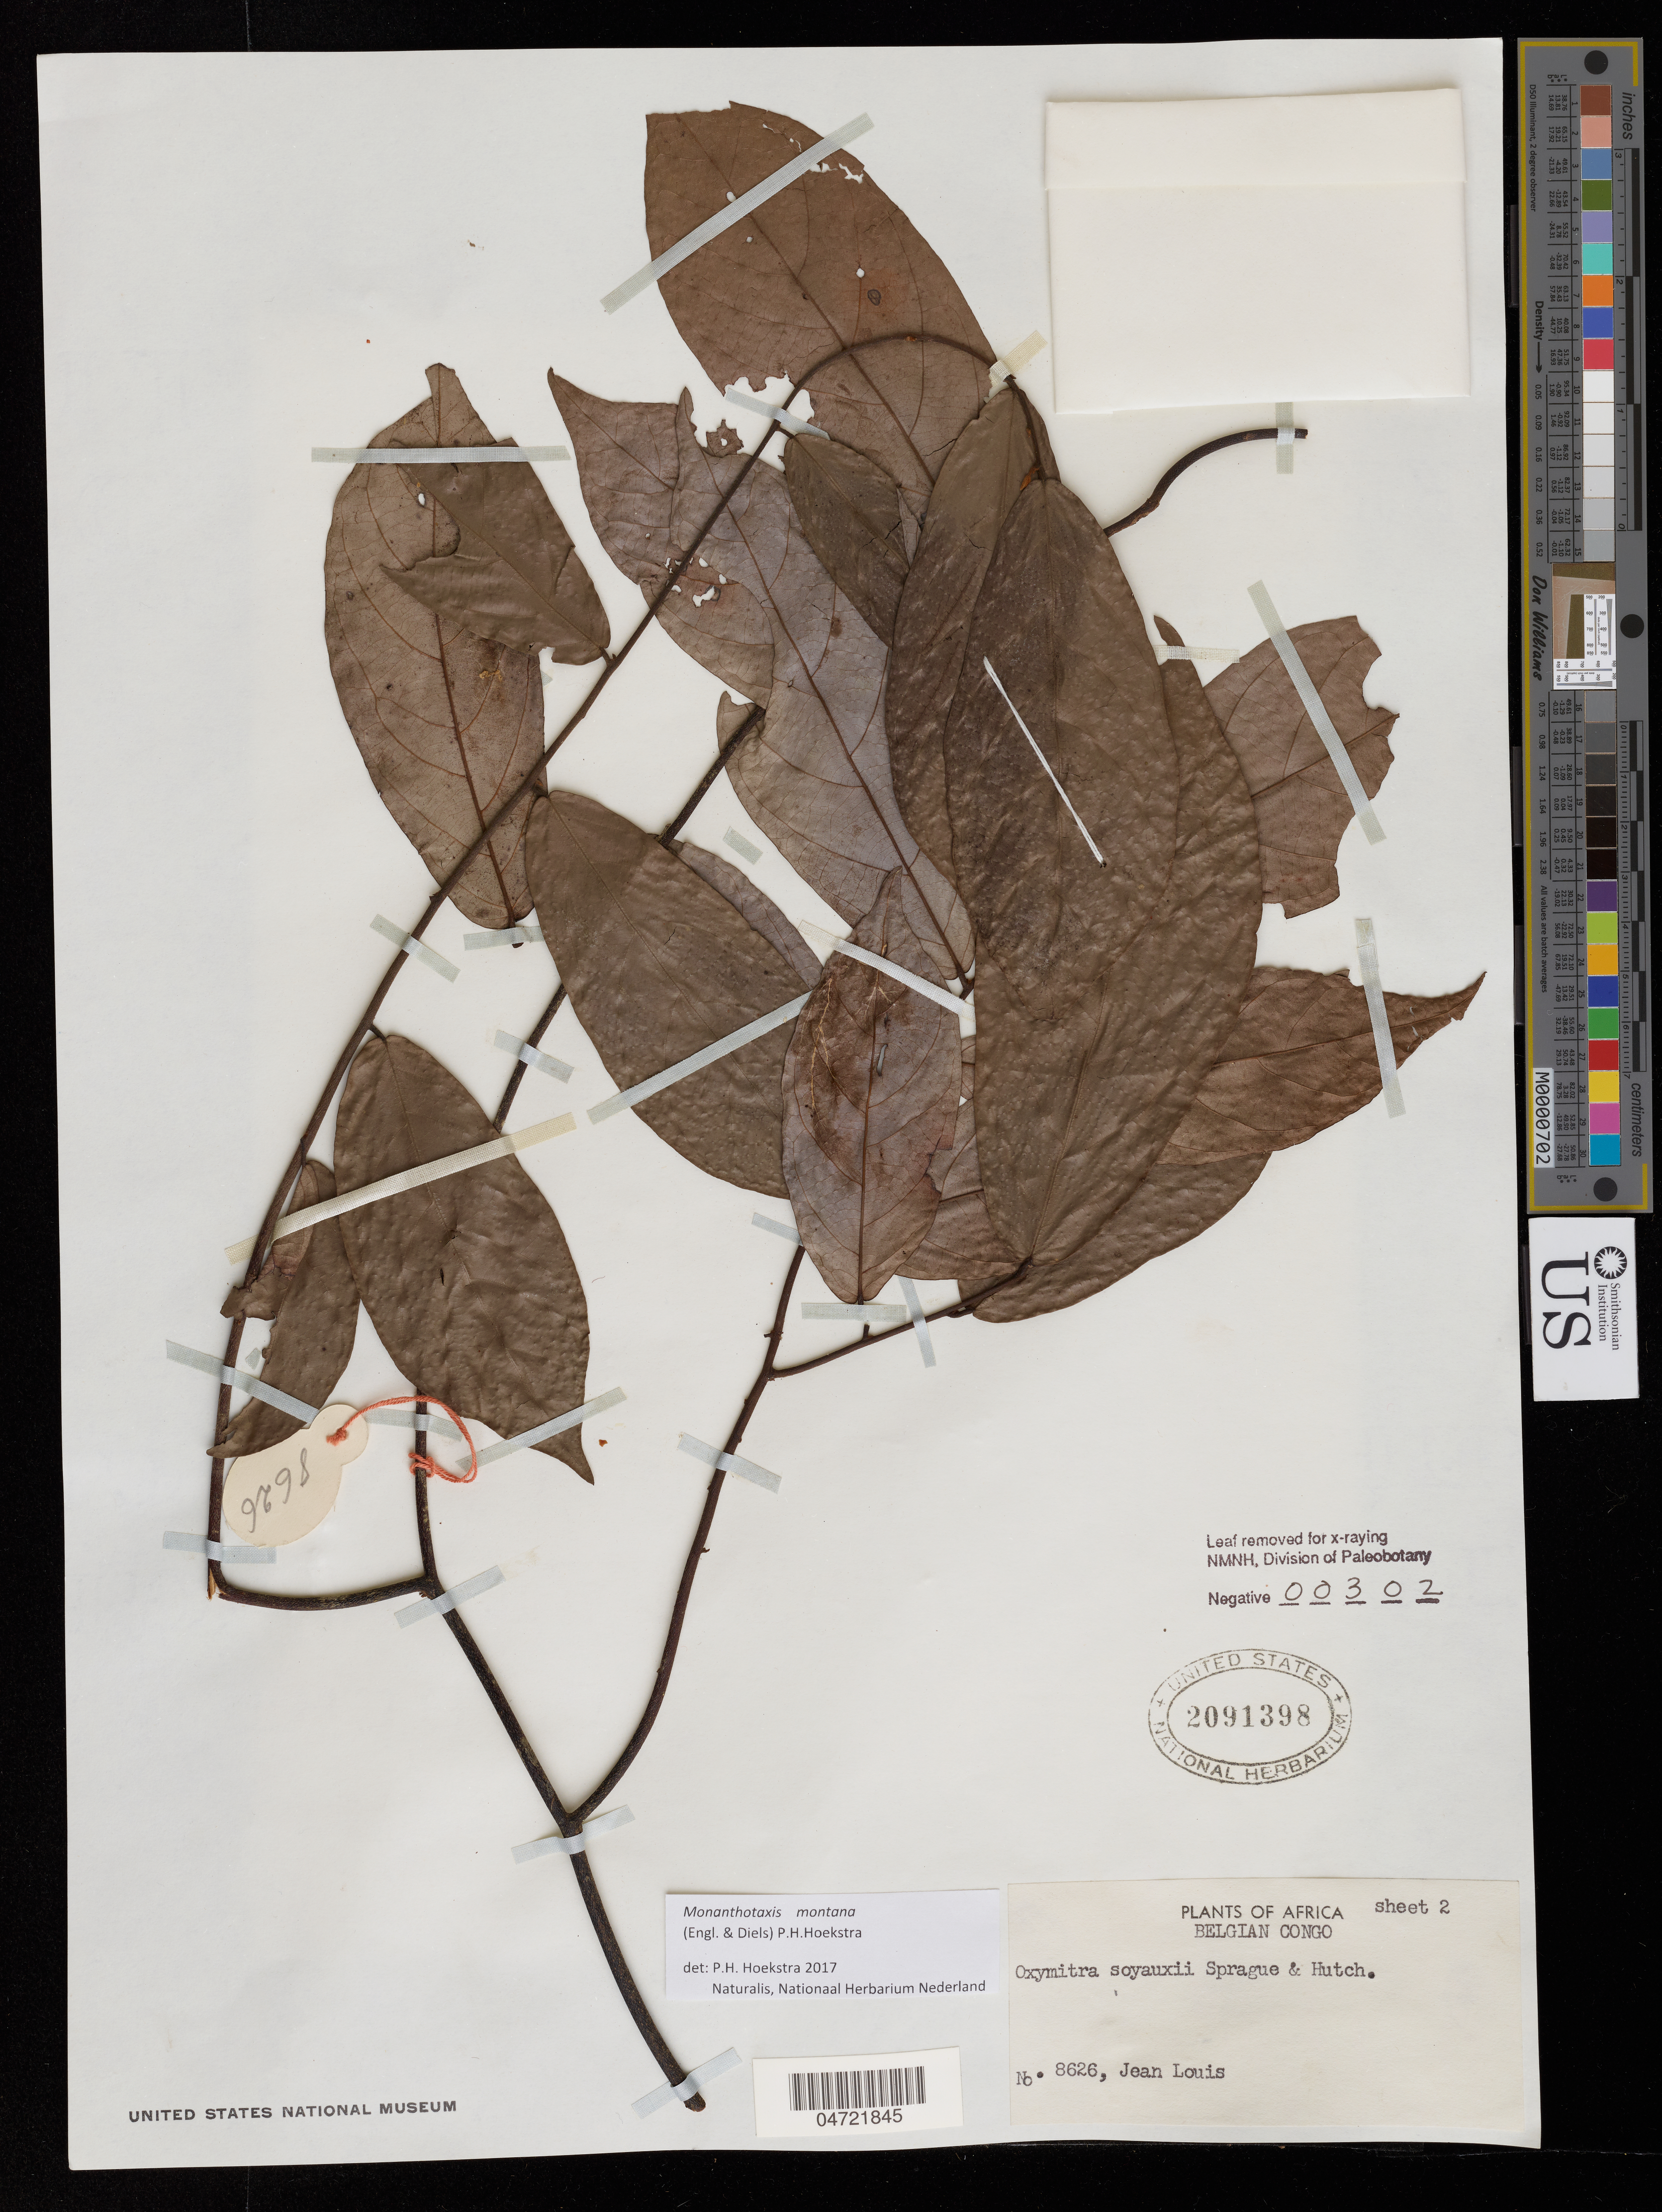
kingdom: Plantae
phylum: Tracheophyta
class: Magnoliopsida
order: Magnoliales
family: Annonaceae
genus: Monanthotaxis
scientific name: Monanthotaxis montana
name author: (Engl. & Diels) P.H. Hoekstra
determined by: Hoekstra, P. H.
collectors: J. Louis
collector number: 8626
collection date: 1938-03-21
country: Congo, Democratic Republic of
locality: Congo Belgica: Yangambi embouchure Toalorue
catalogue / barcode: US 2091398